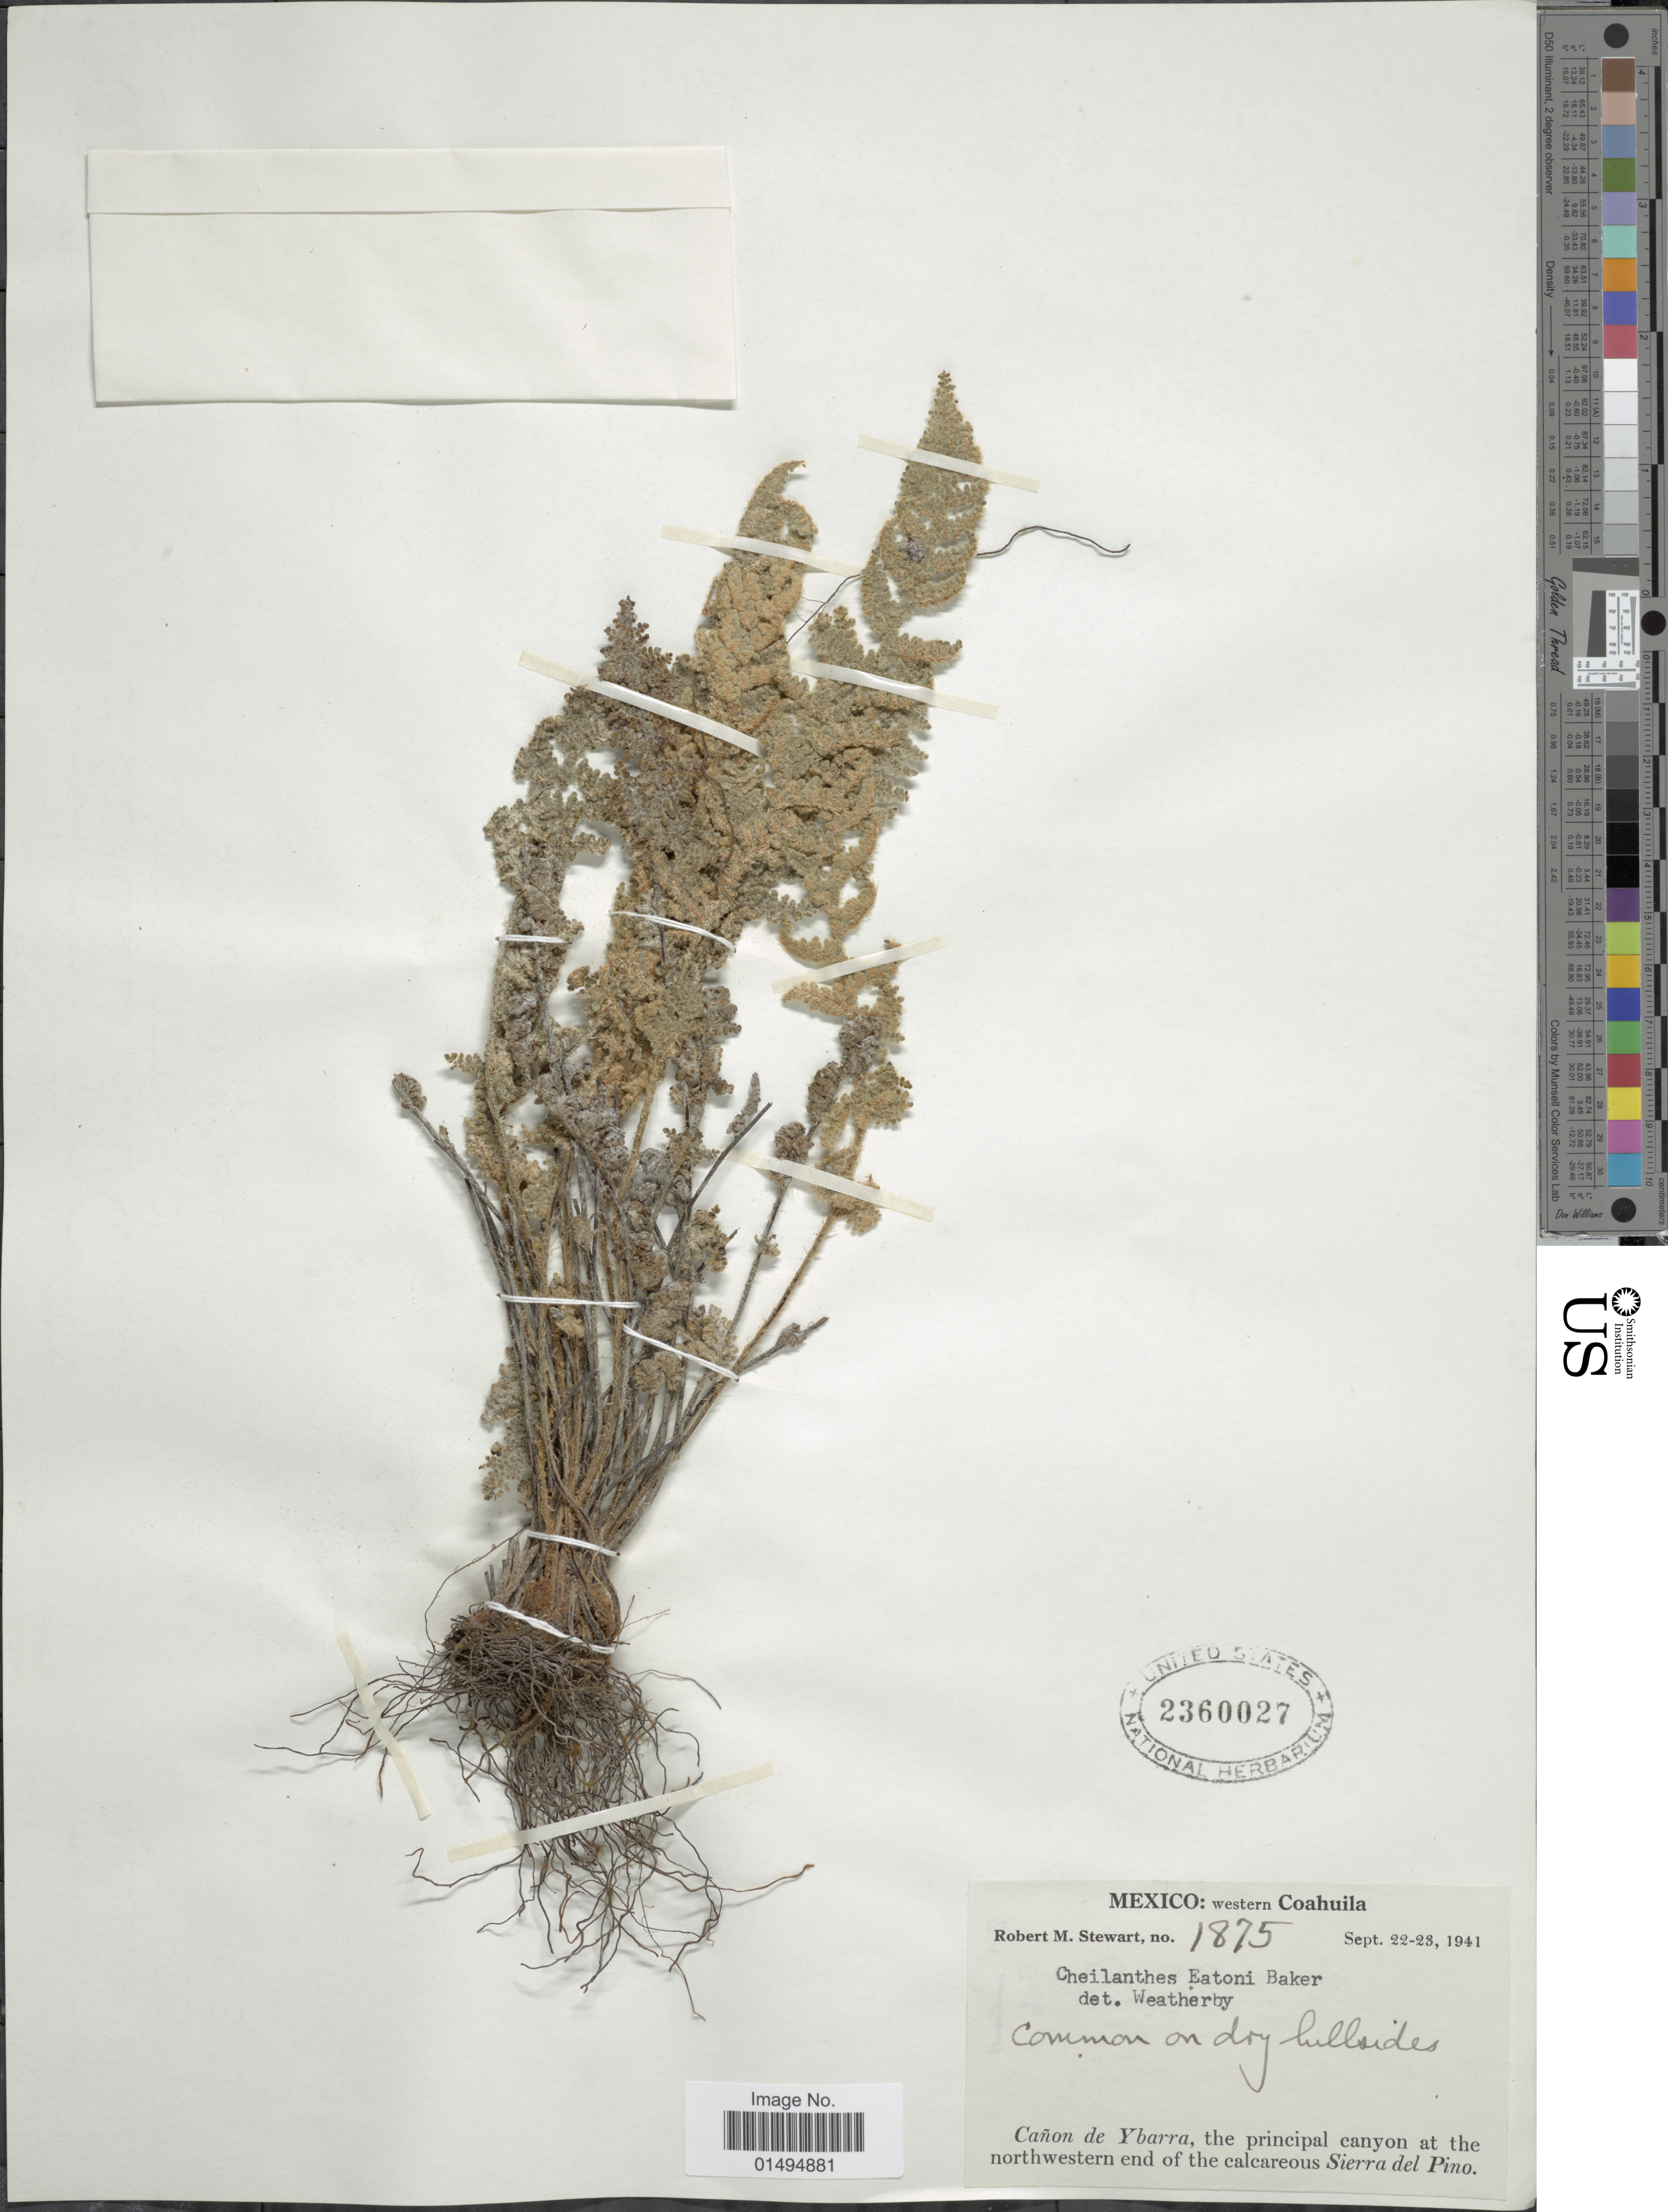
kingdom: Plantae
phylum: Tracheophyta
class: Polypodiopsida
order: Polypodiales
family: Pteridaceae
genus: Myriopteris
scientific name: Myriopteris rufa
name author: Fée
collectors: R. M. Stewart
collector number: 1875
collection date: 1941-09-22/1994-09-23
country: Mexico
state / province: Coahuila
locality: Western Coahuila, common on dry hillsides, Canon de Ybarra, the principal canyon at the no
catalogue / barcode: US 2360027